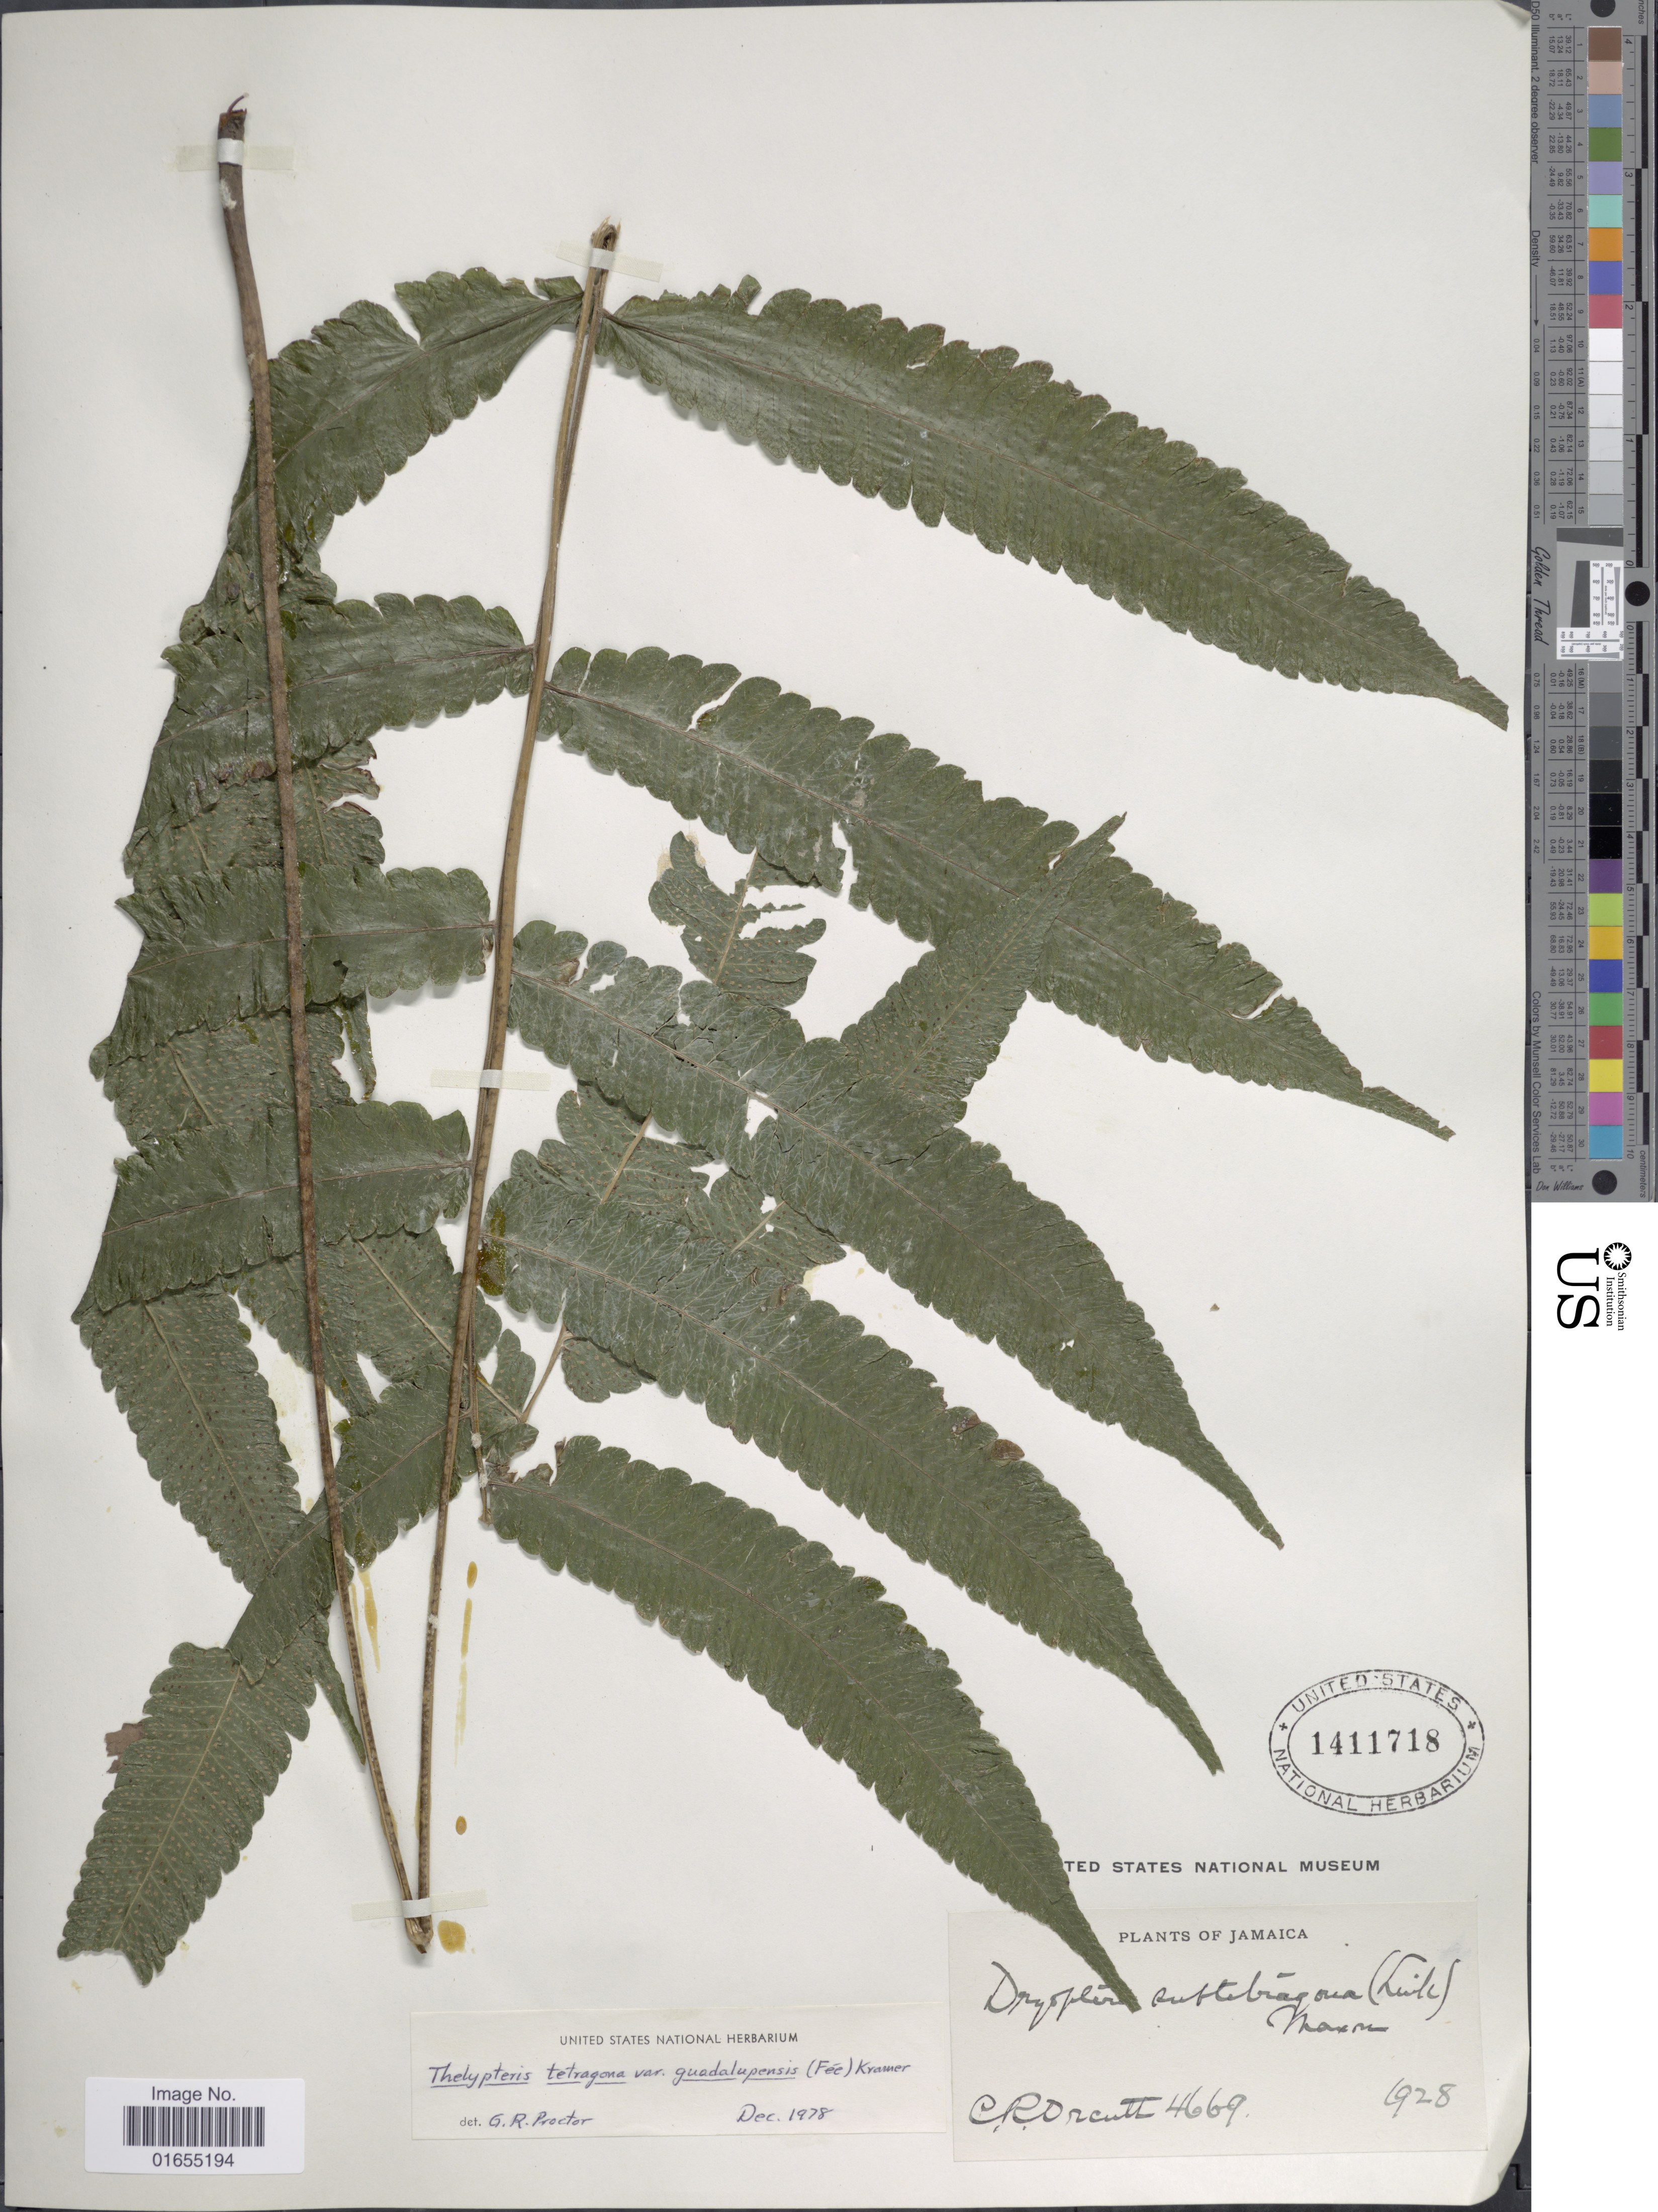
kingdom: Plantae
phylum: Tracheophyta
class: Polypodiopsida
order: Polypodiales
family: Thelypteridaceae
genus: Goniopteris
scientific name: Goniopteris subtetragona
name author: (Link) Vareschi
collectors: C. R. Orcutt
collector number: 4669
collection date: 1928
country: Jamaica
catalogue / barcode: US 1411718